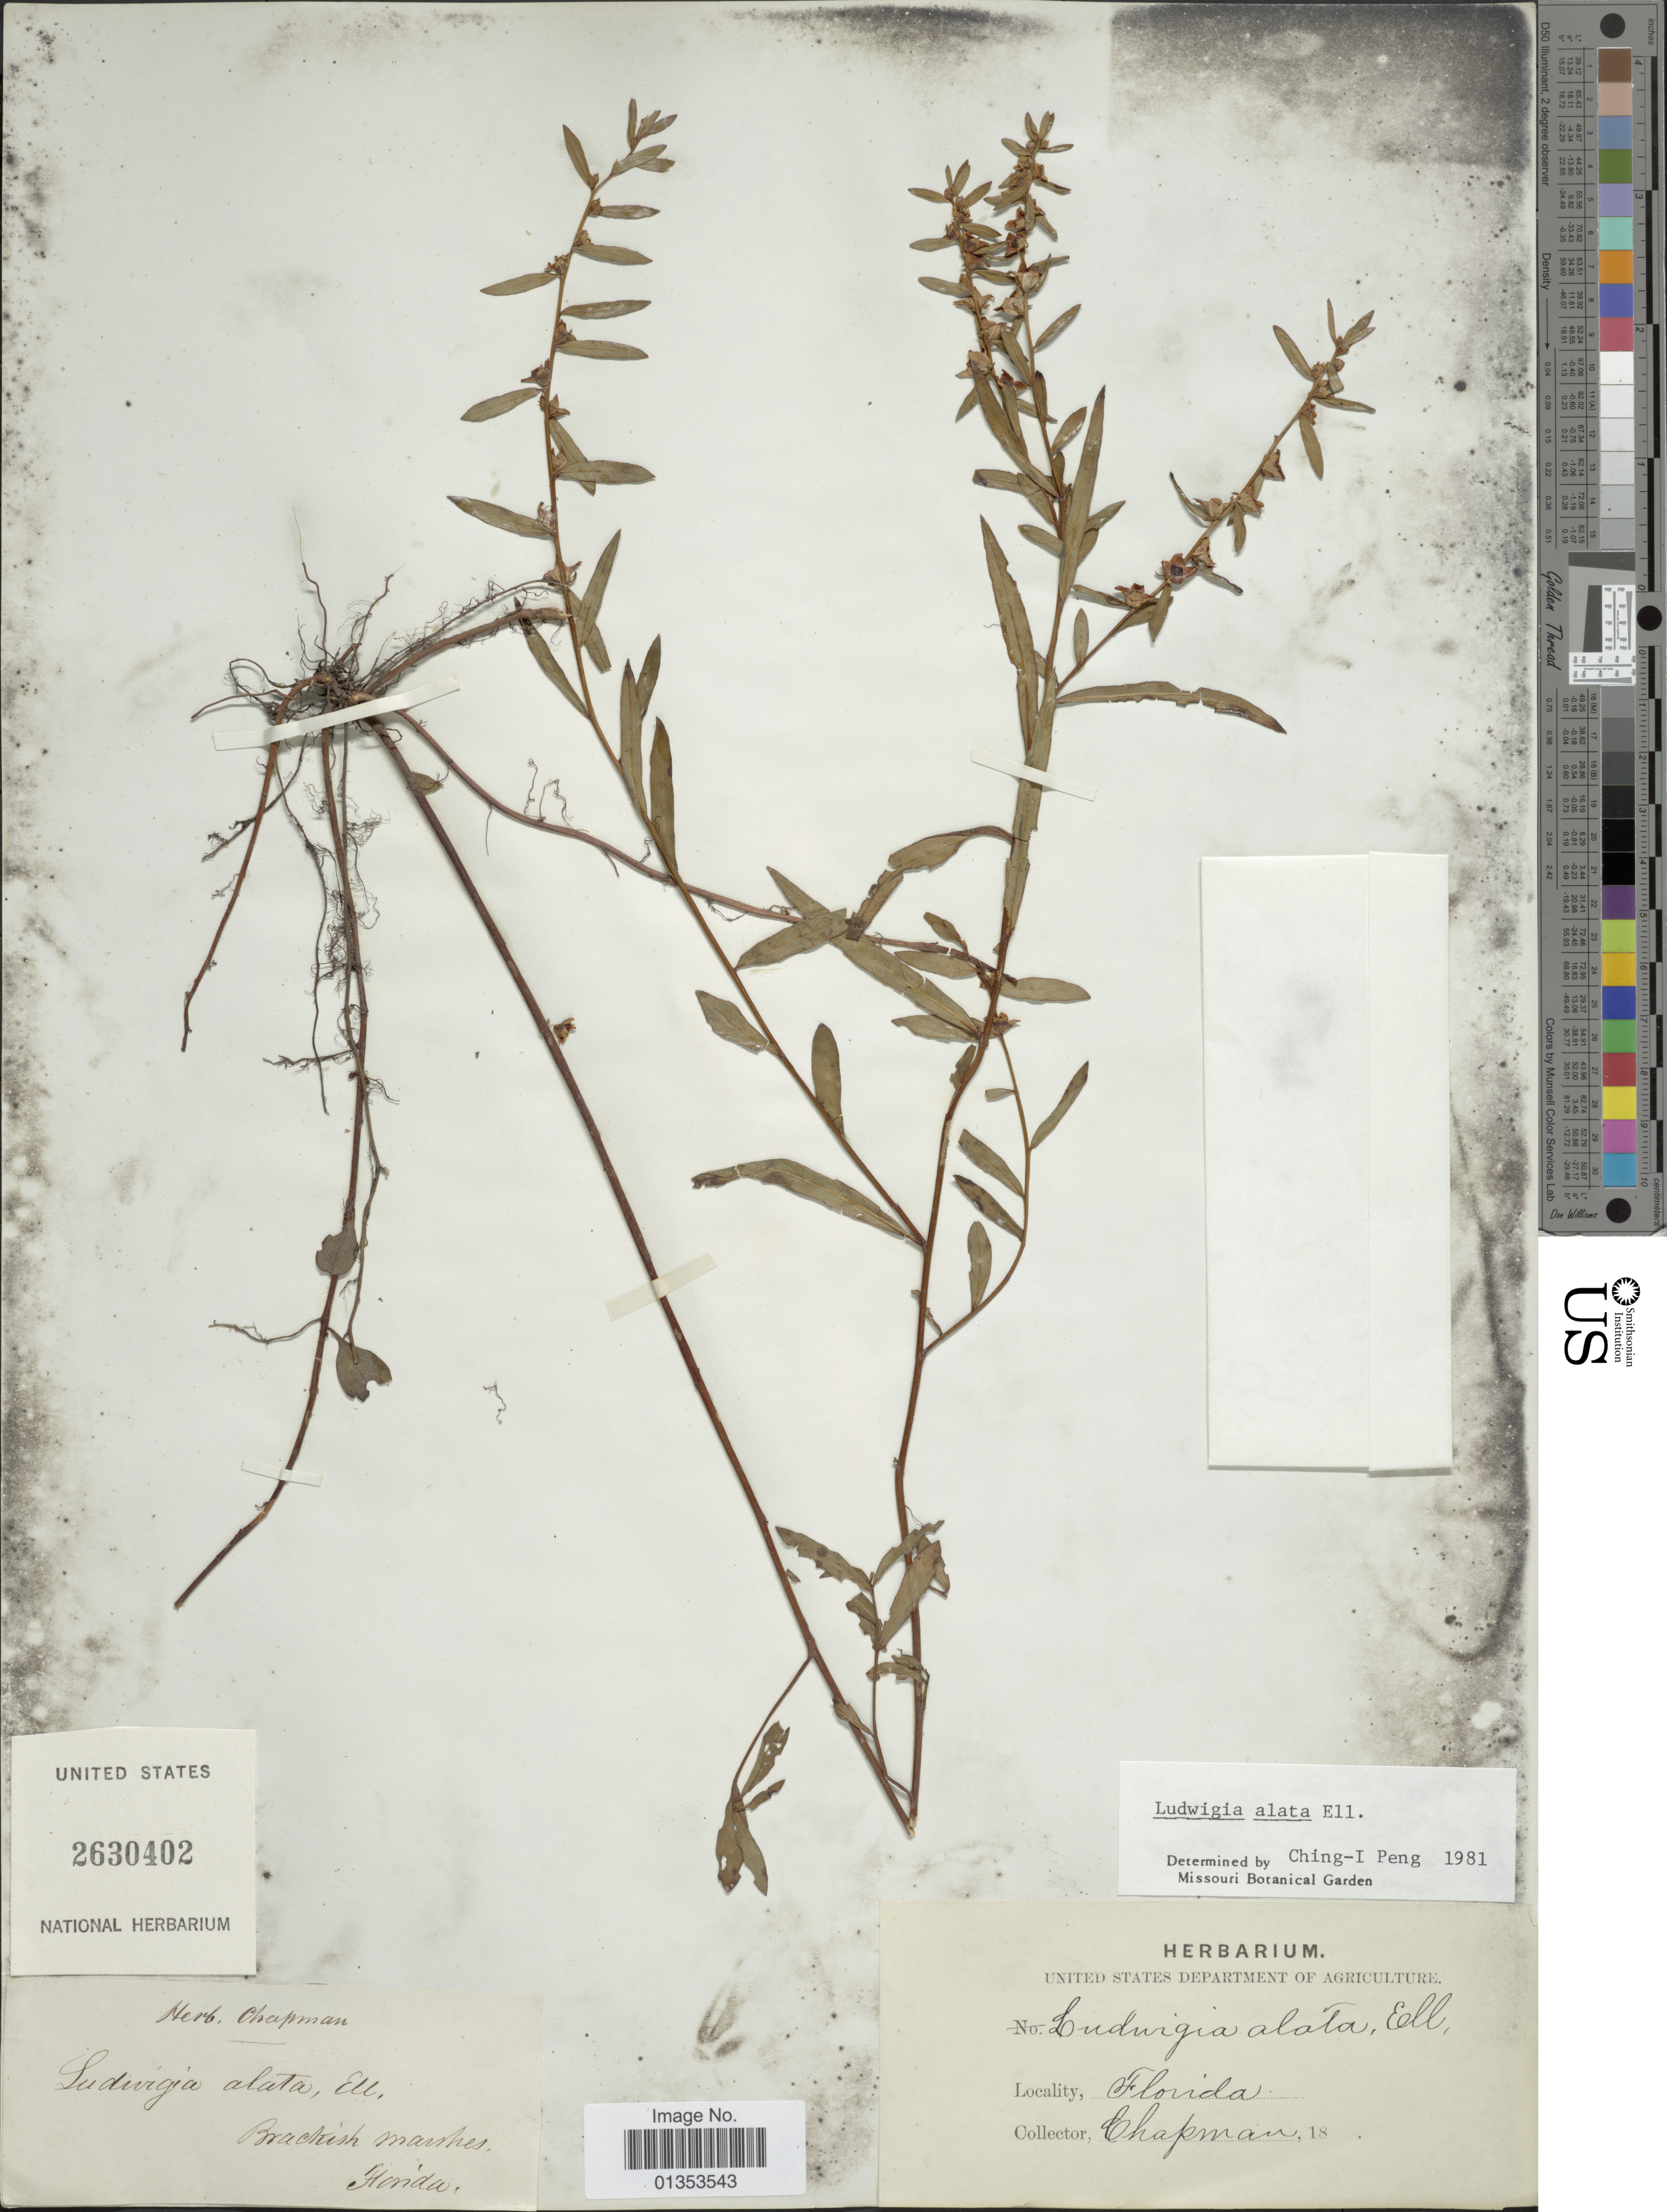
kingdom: Plantae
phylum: Tracheophyta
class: Magnoliopsida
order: Myrtales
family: Onagraceae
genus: Ludwigia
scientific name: Ludwigia alata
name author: Elliott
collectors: A. Chapman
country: United States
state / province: Florida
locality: Brackish marshes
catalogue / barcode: US 2630402